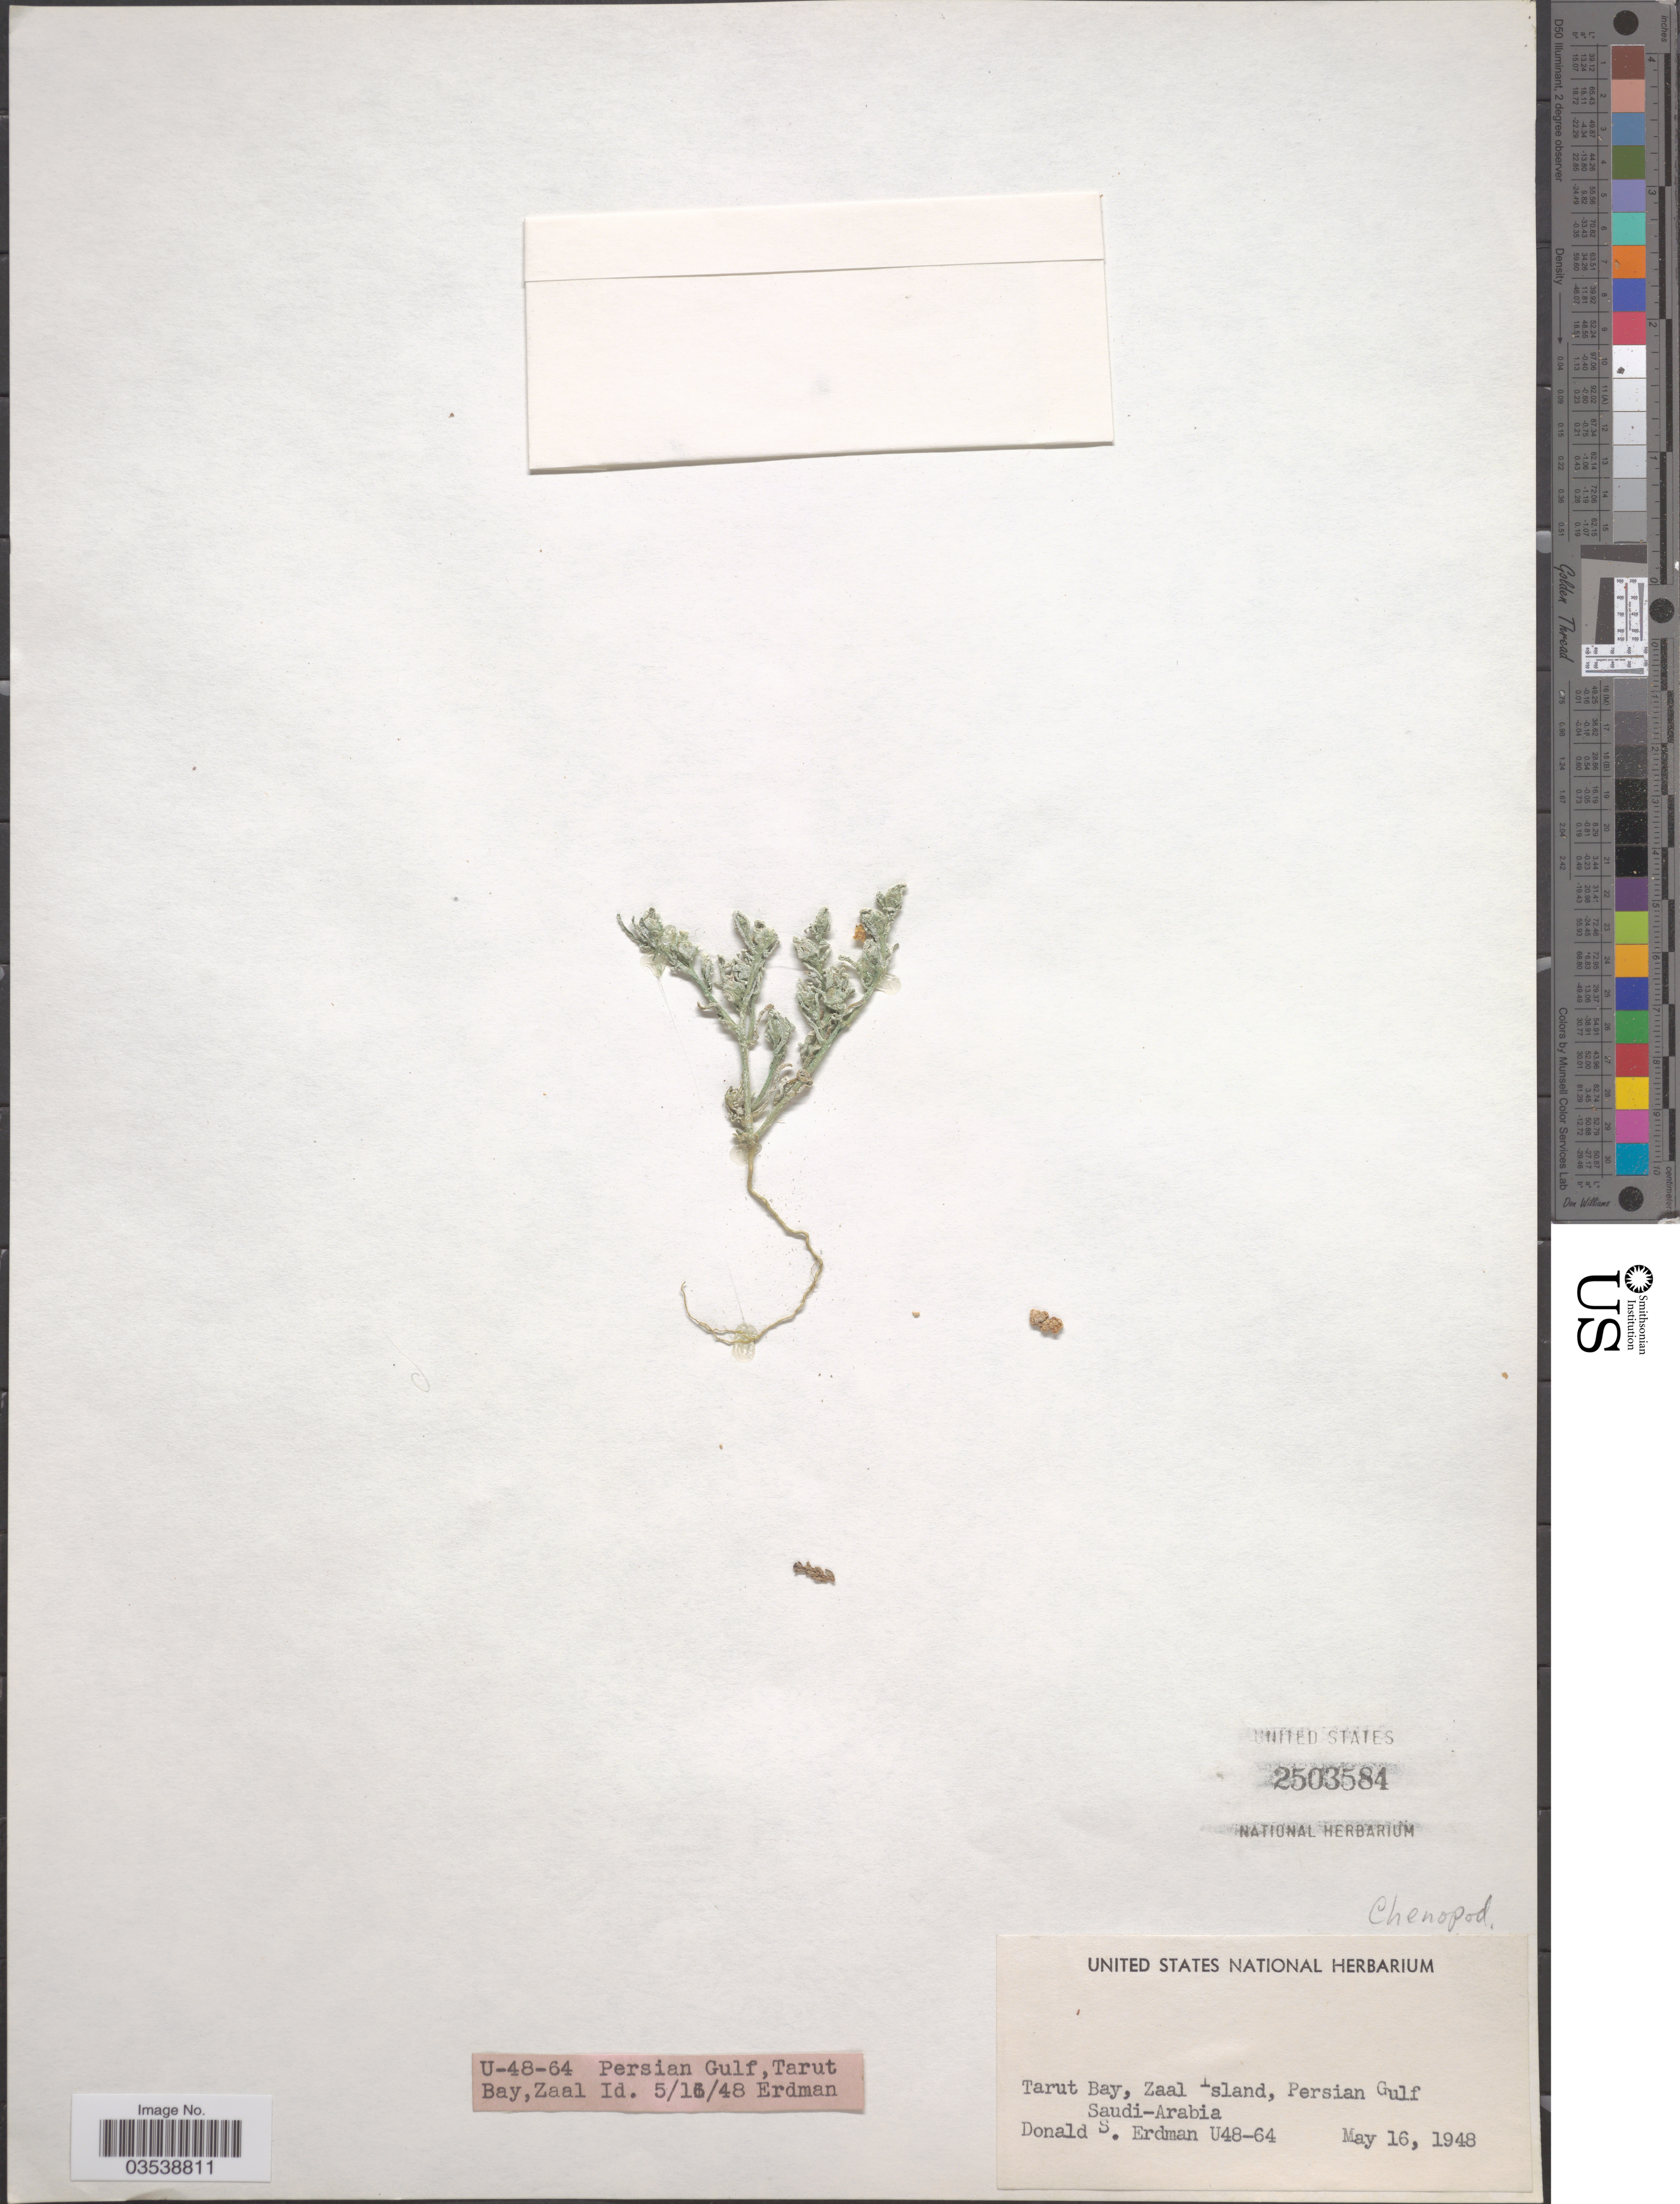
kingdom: Plantae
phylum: Tracheophyta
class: Magnoliopsida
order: Caryophyllales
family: Amaranthaceae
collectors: D. Erdman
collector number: U48-64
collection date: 1948-05-16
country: Saudi Arabia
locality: Tarut Bay, Zaal Island, Persian Gulf.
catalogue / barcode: US 2503584